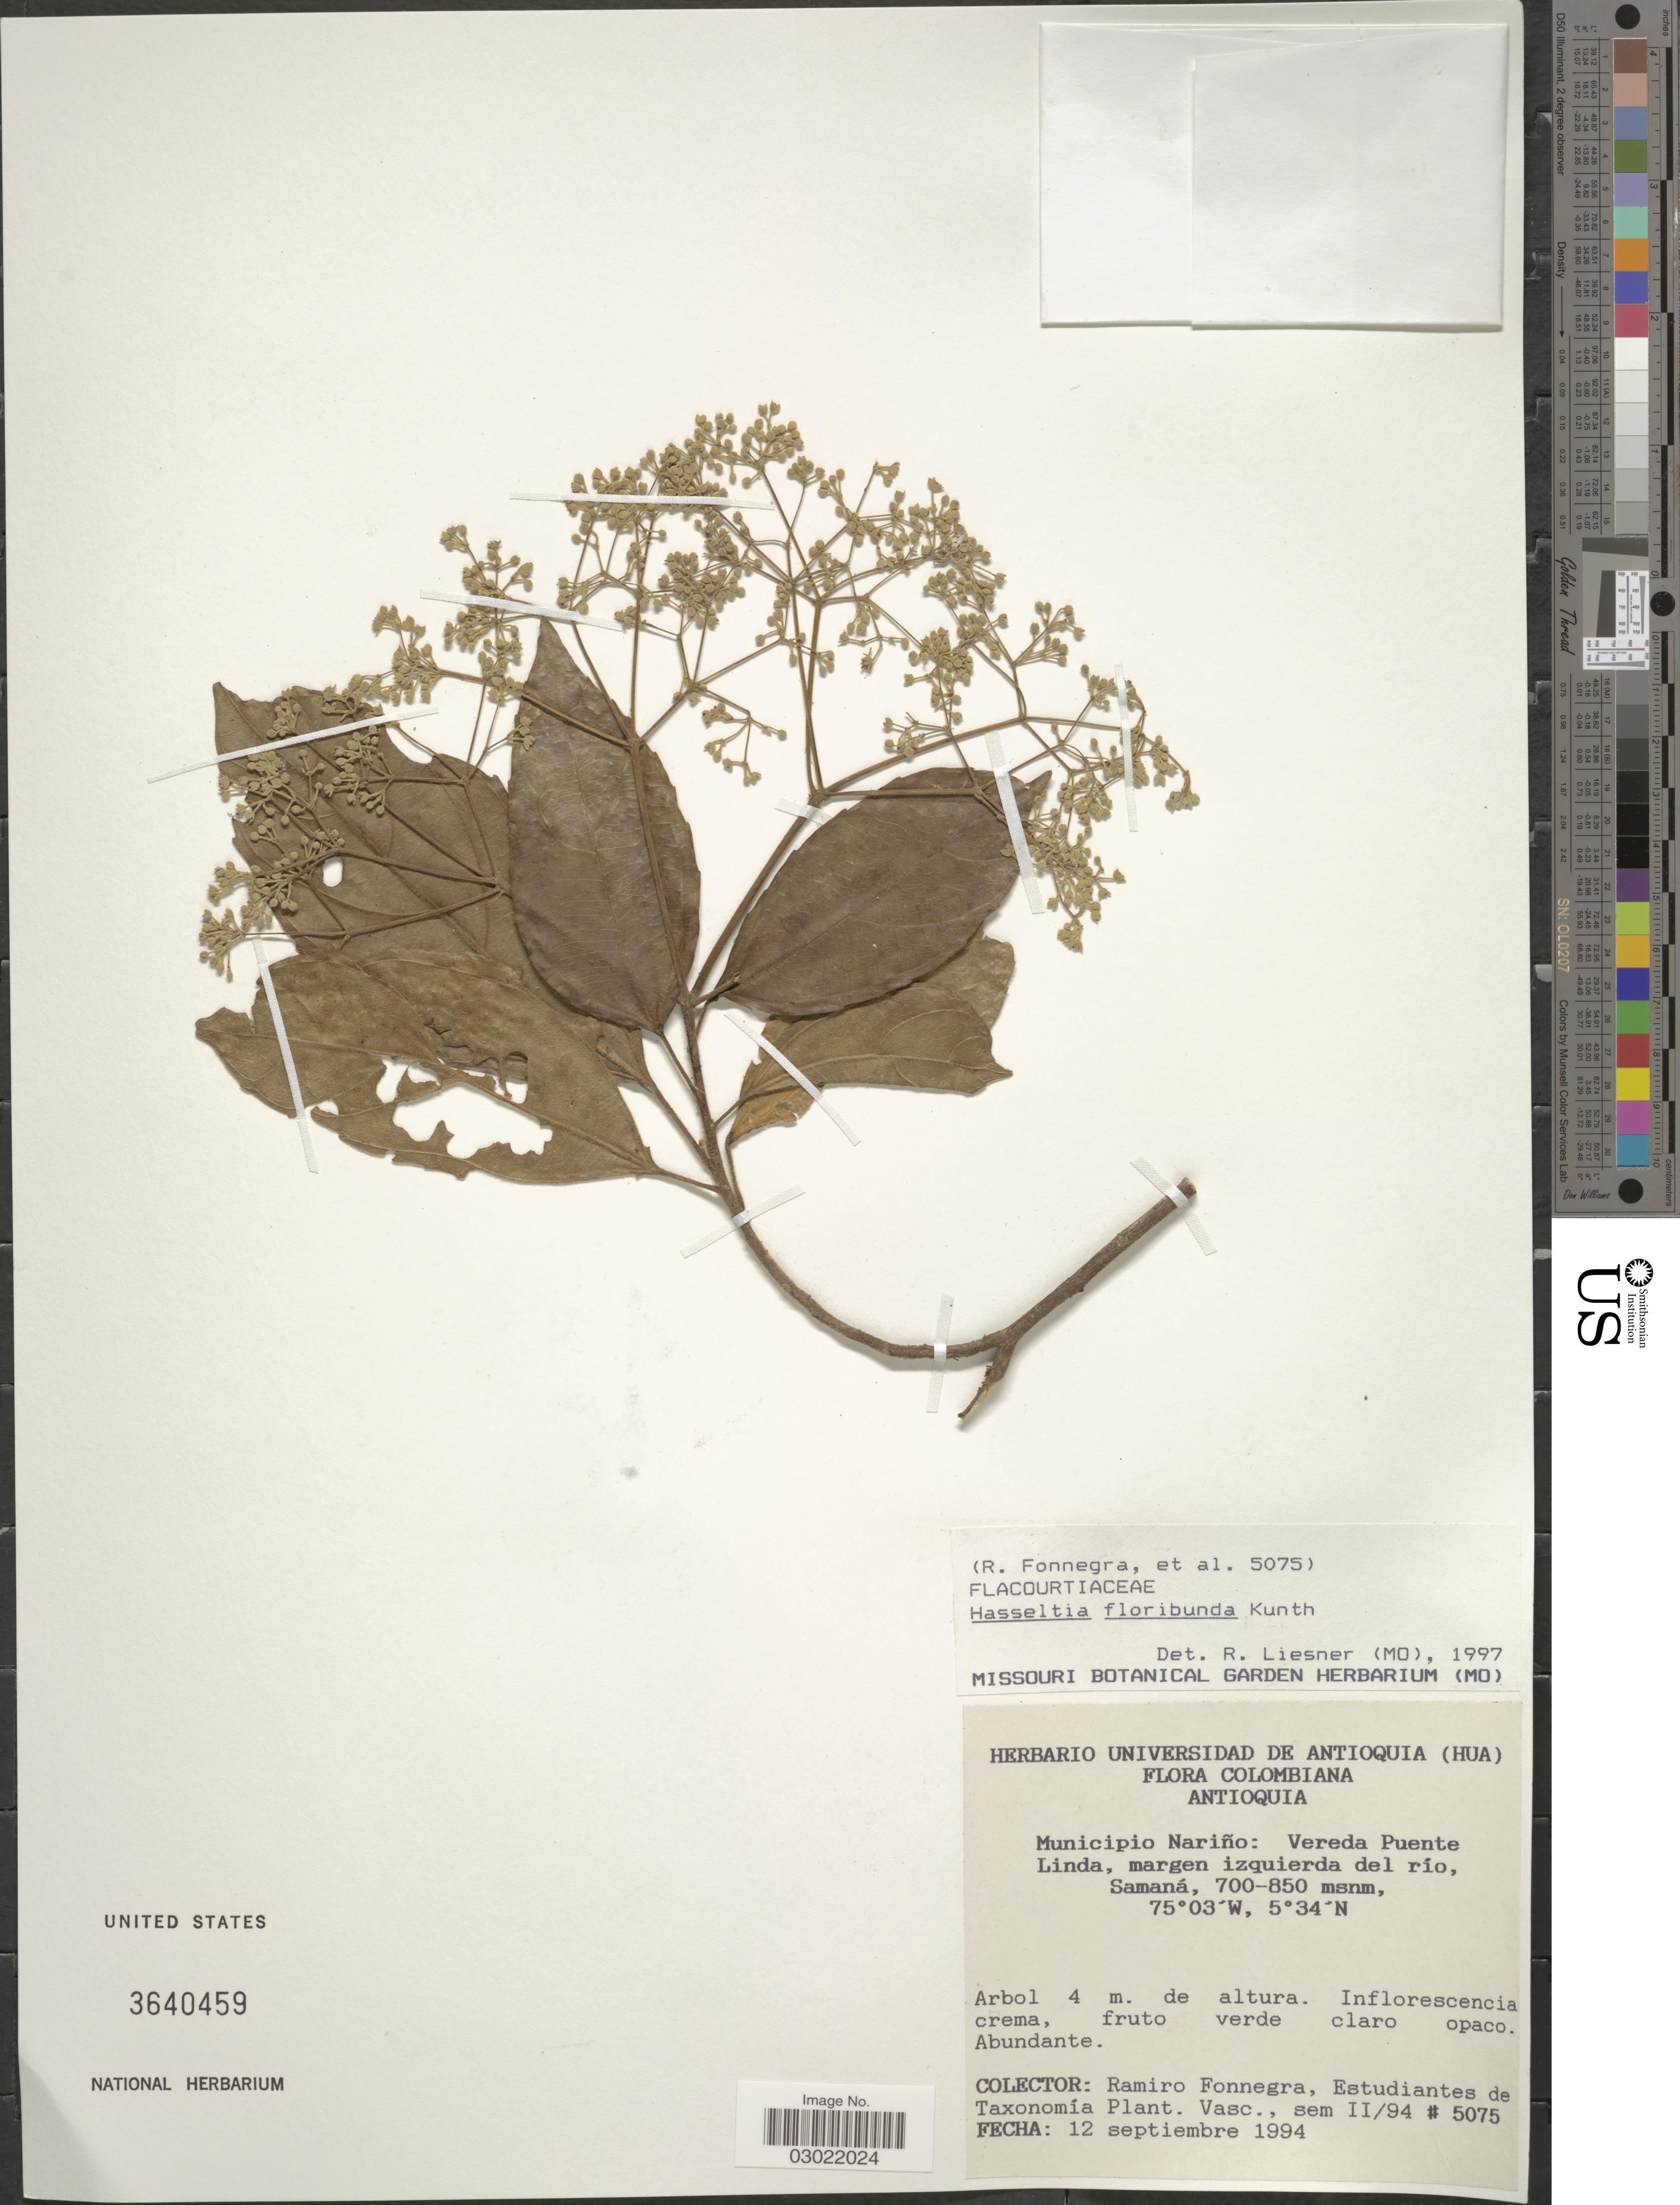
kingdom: Plantae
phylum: Tracheophyta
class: Magnoliopsida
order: Malpighiales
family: Salicaceae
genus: Hasseltia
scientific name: Hasseltia floribunda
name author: Kunth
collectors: R. Fonnegra & Estudiantes de Taxonomía de Plant. Vasculares sem., II/94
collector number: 5075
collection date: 1994-09-12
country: Colombia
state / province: Nariño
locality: Municipio Nariño: Vereda Puente Linda, margen izquierda del río Samaná.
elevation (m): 700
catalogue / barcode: US 3640459